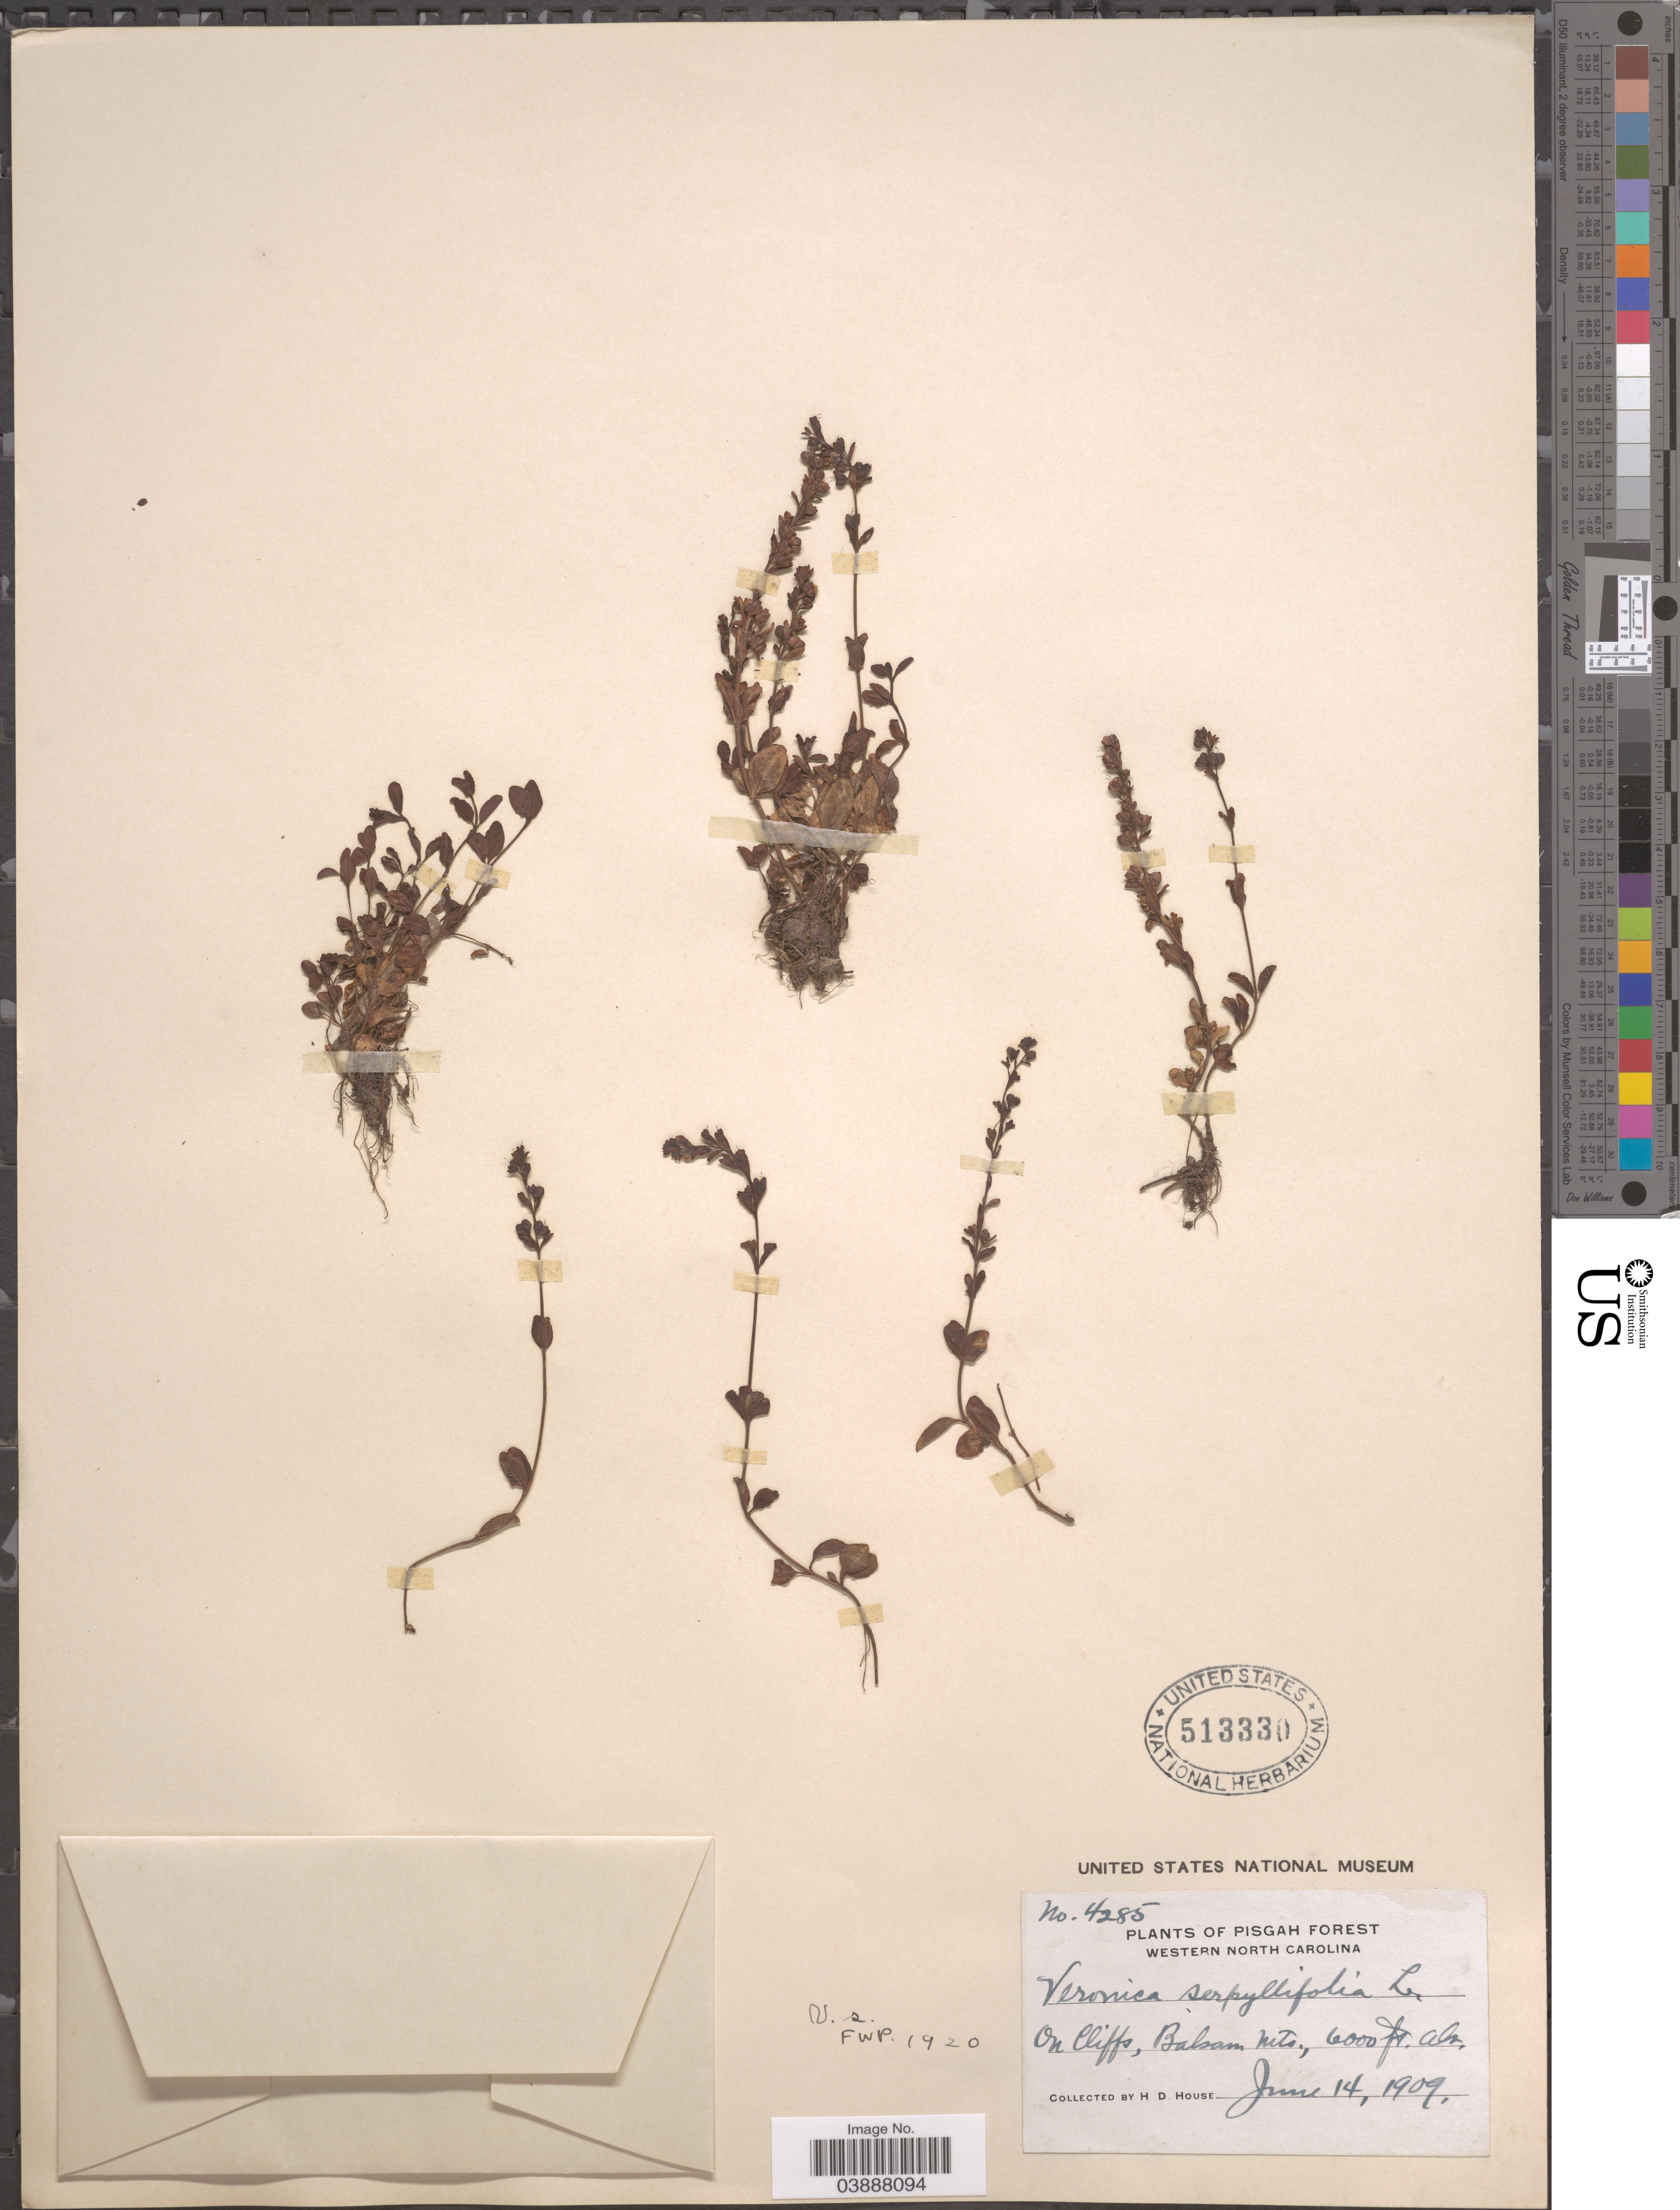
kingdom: Plantae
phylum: Tracheophyta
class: Magnoliopsida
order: Lamiales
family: Plantaginaceae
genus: Veronica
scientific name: Veronica serpyllifolia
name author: L.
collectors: H. D. House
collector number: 4285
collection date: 1909-06-14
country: United States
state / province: North Carolina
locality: Pisgah Forest. Western North Carolina. On Cliffs, Balsam Mts.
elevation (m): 1829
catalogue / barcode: US 513330